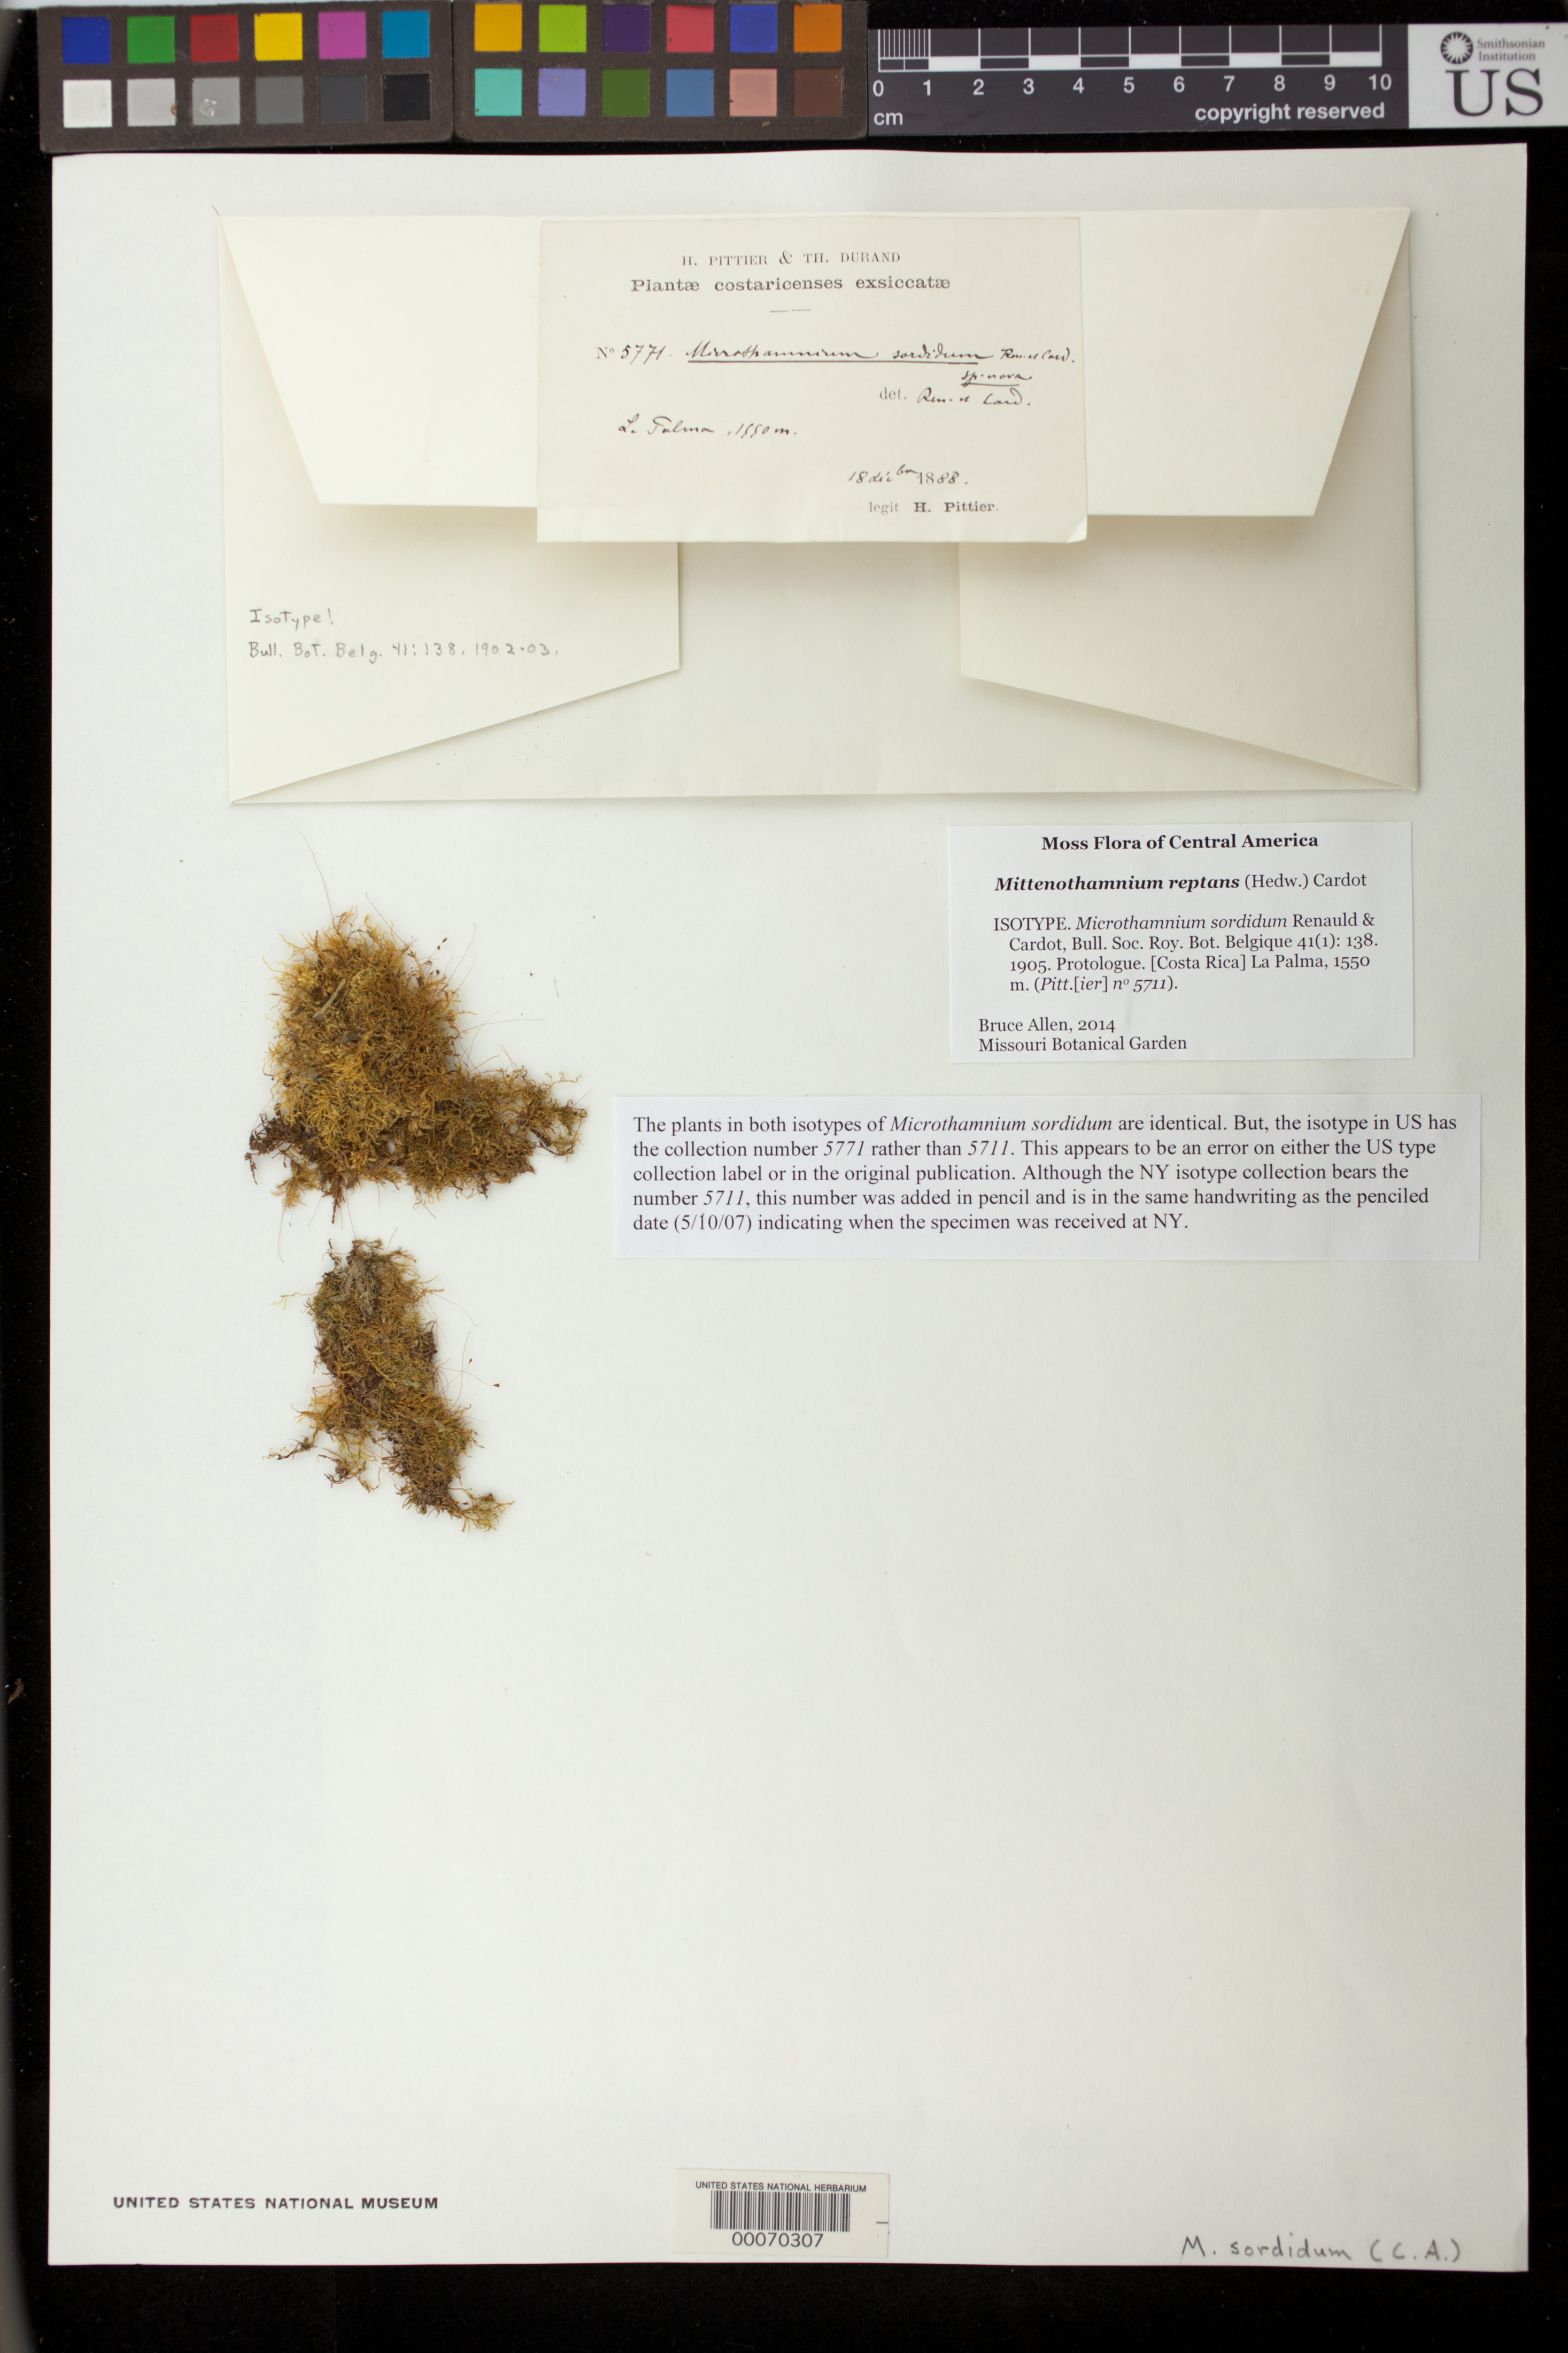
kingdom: Plantae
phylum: Bryophyta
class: Bryopsida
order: Hypnales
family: Hypnaceae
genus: Microthamnium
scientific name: Microthamnium sordidum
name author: Renauld & Cardot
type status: Isotype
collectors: H. F. Pittier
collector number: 5771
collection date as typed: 18 Dec 1888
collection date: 1888-12-18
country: Costa Rica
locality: La Palma